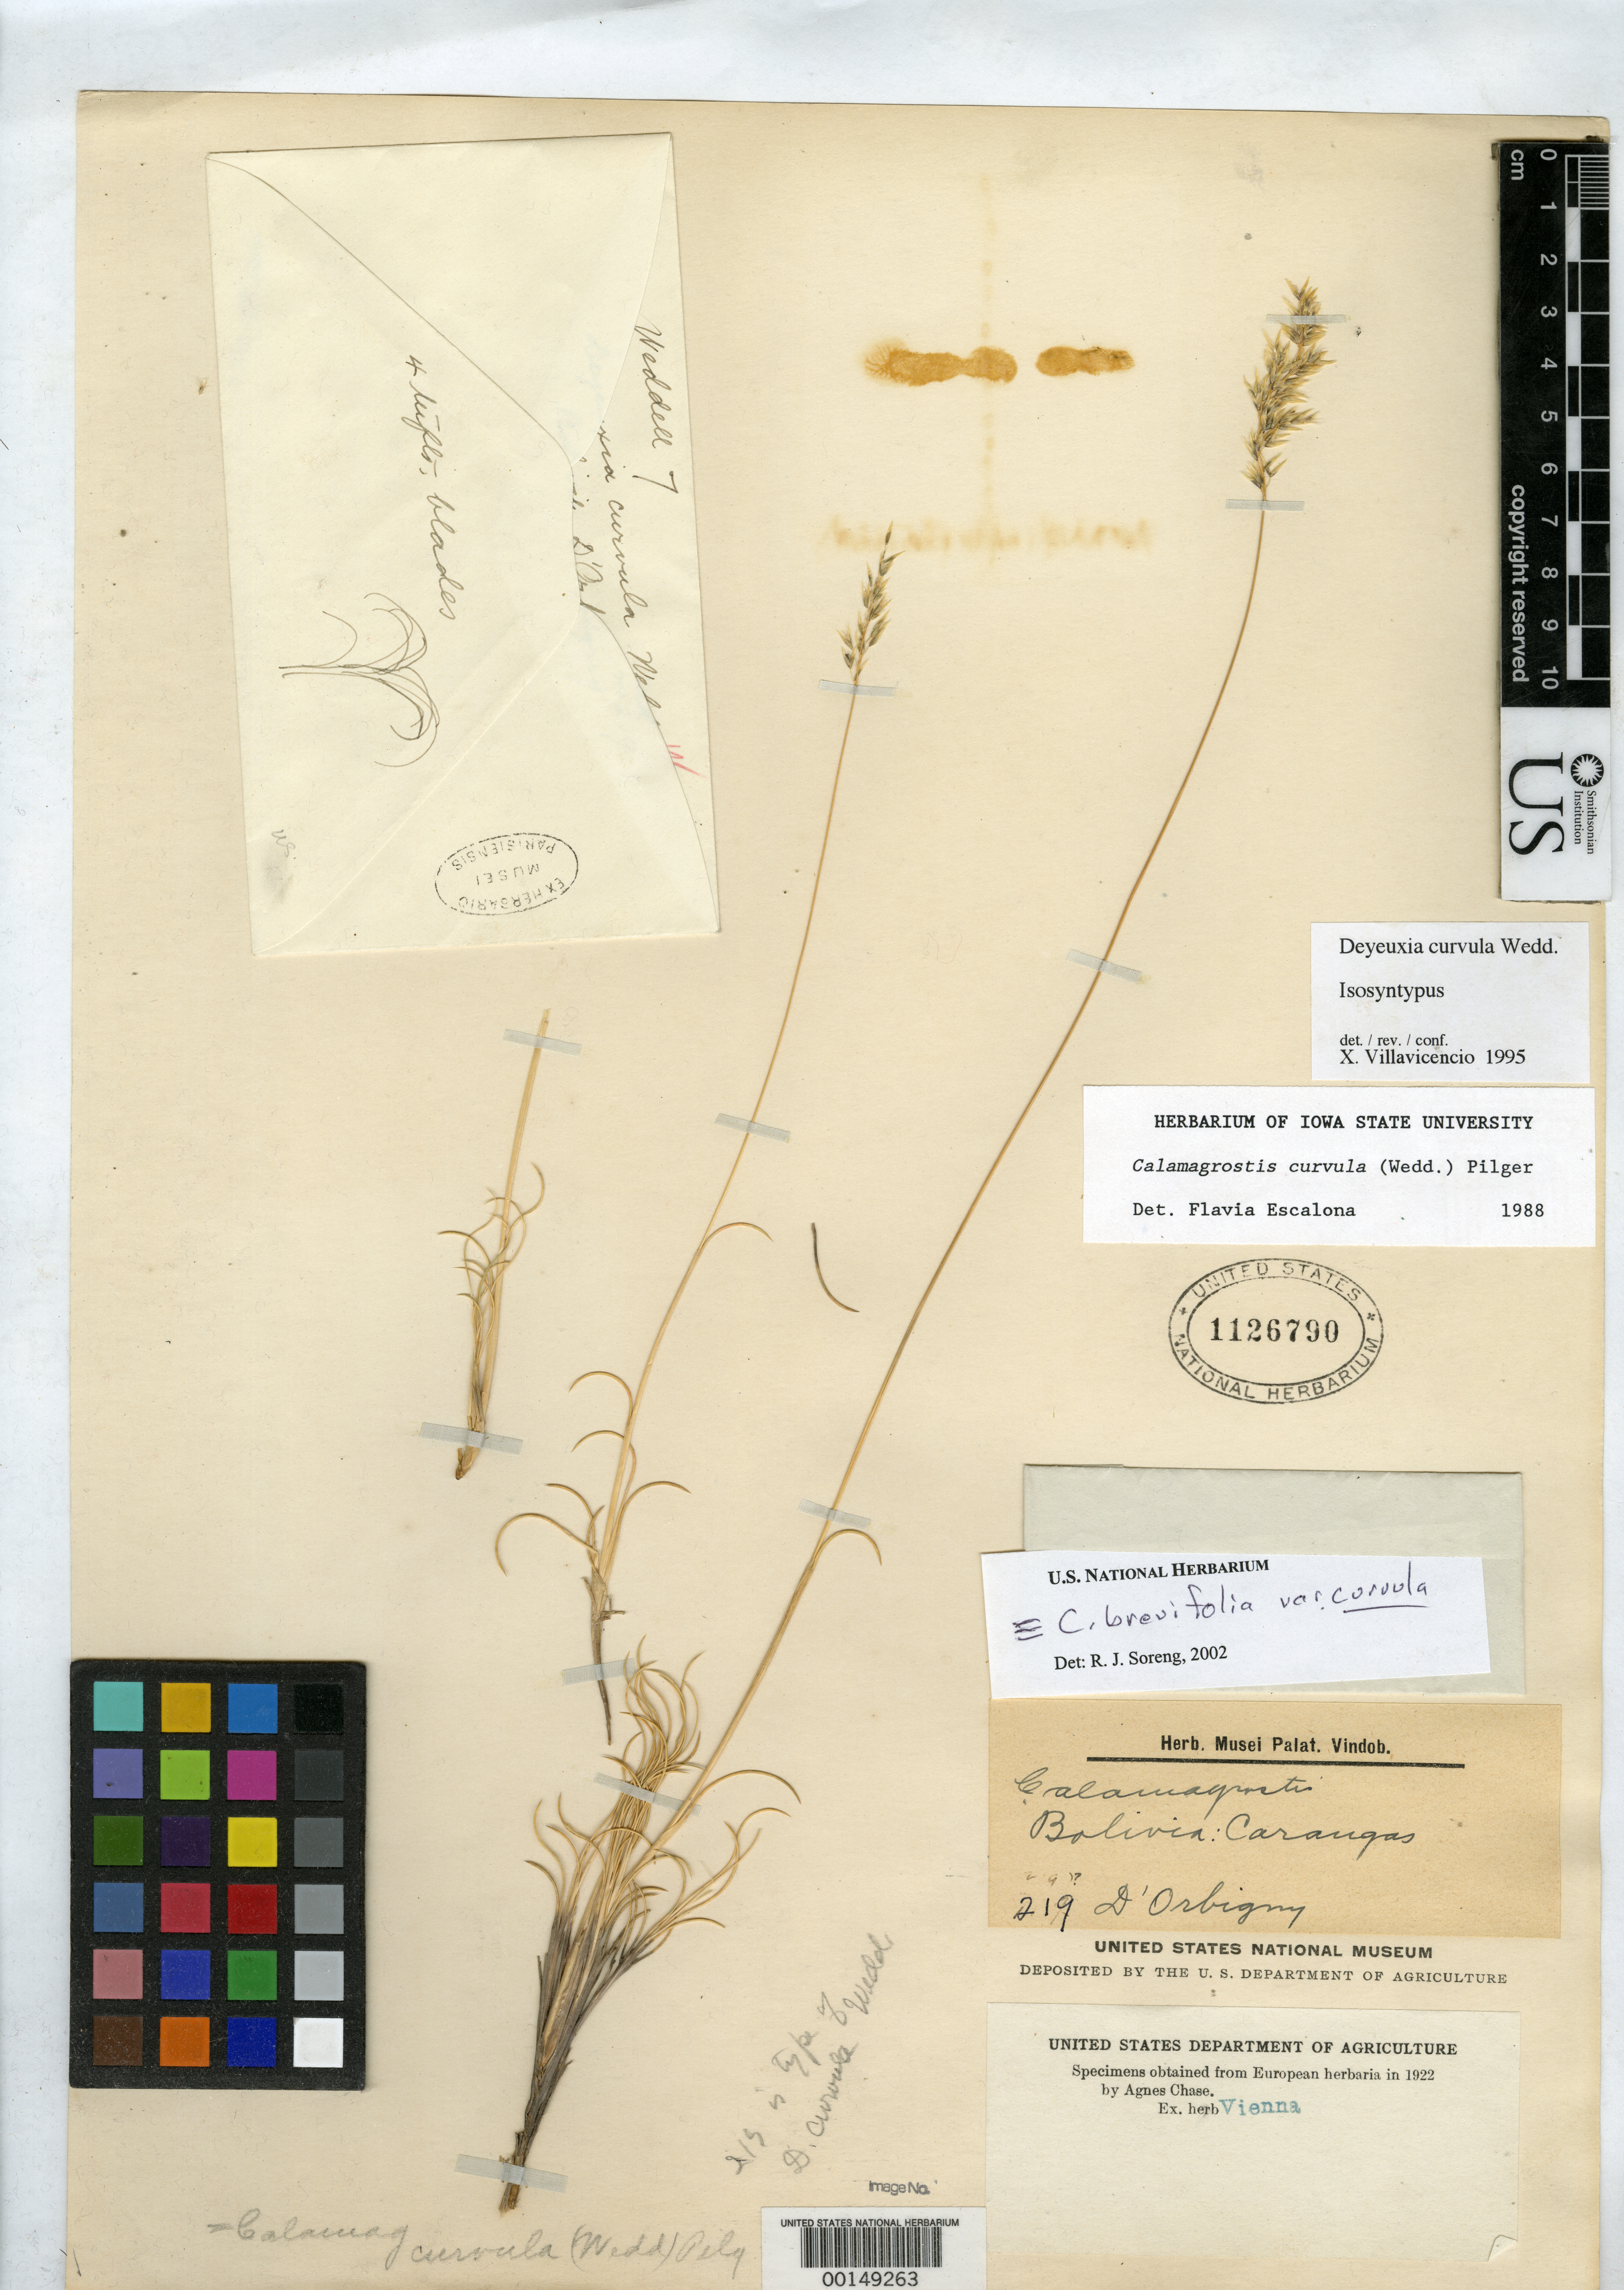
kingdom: Plantae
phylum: Tracheophyta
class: Liliopsida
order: Poales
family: Poaceae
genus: Deyeuxia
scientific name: Deyeuxia curvula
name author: Wedd.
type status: Isosyntype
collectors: A. D'Orbigny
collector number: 219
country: Bolivia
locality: Carangas.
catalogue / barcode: US 1126790